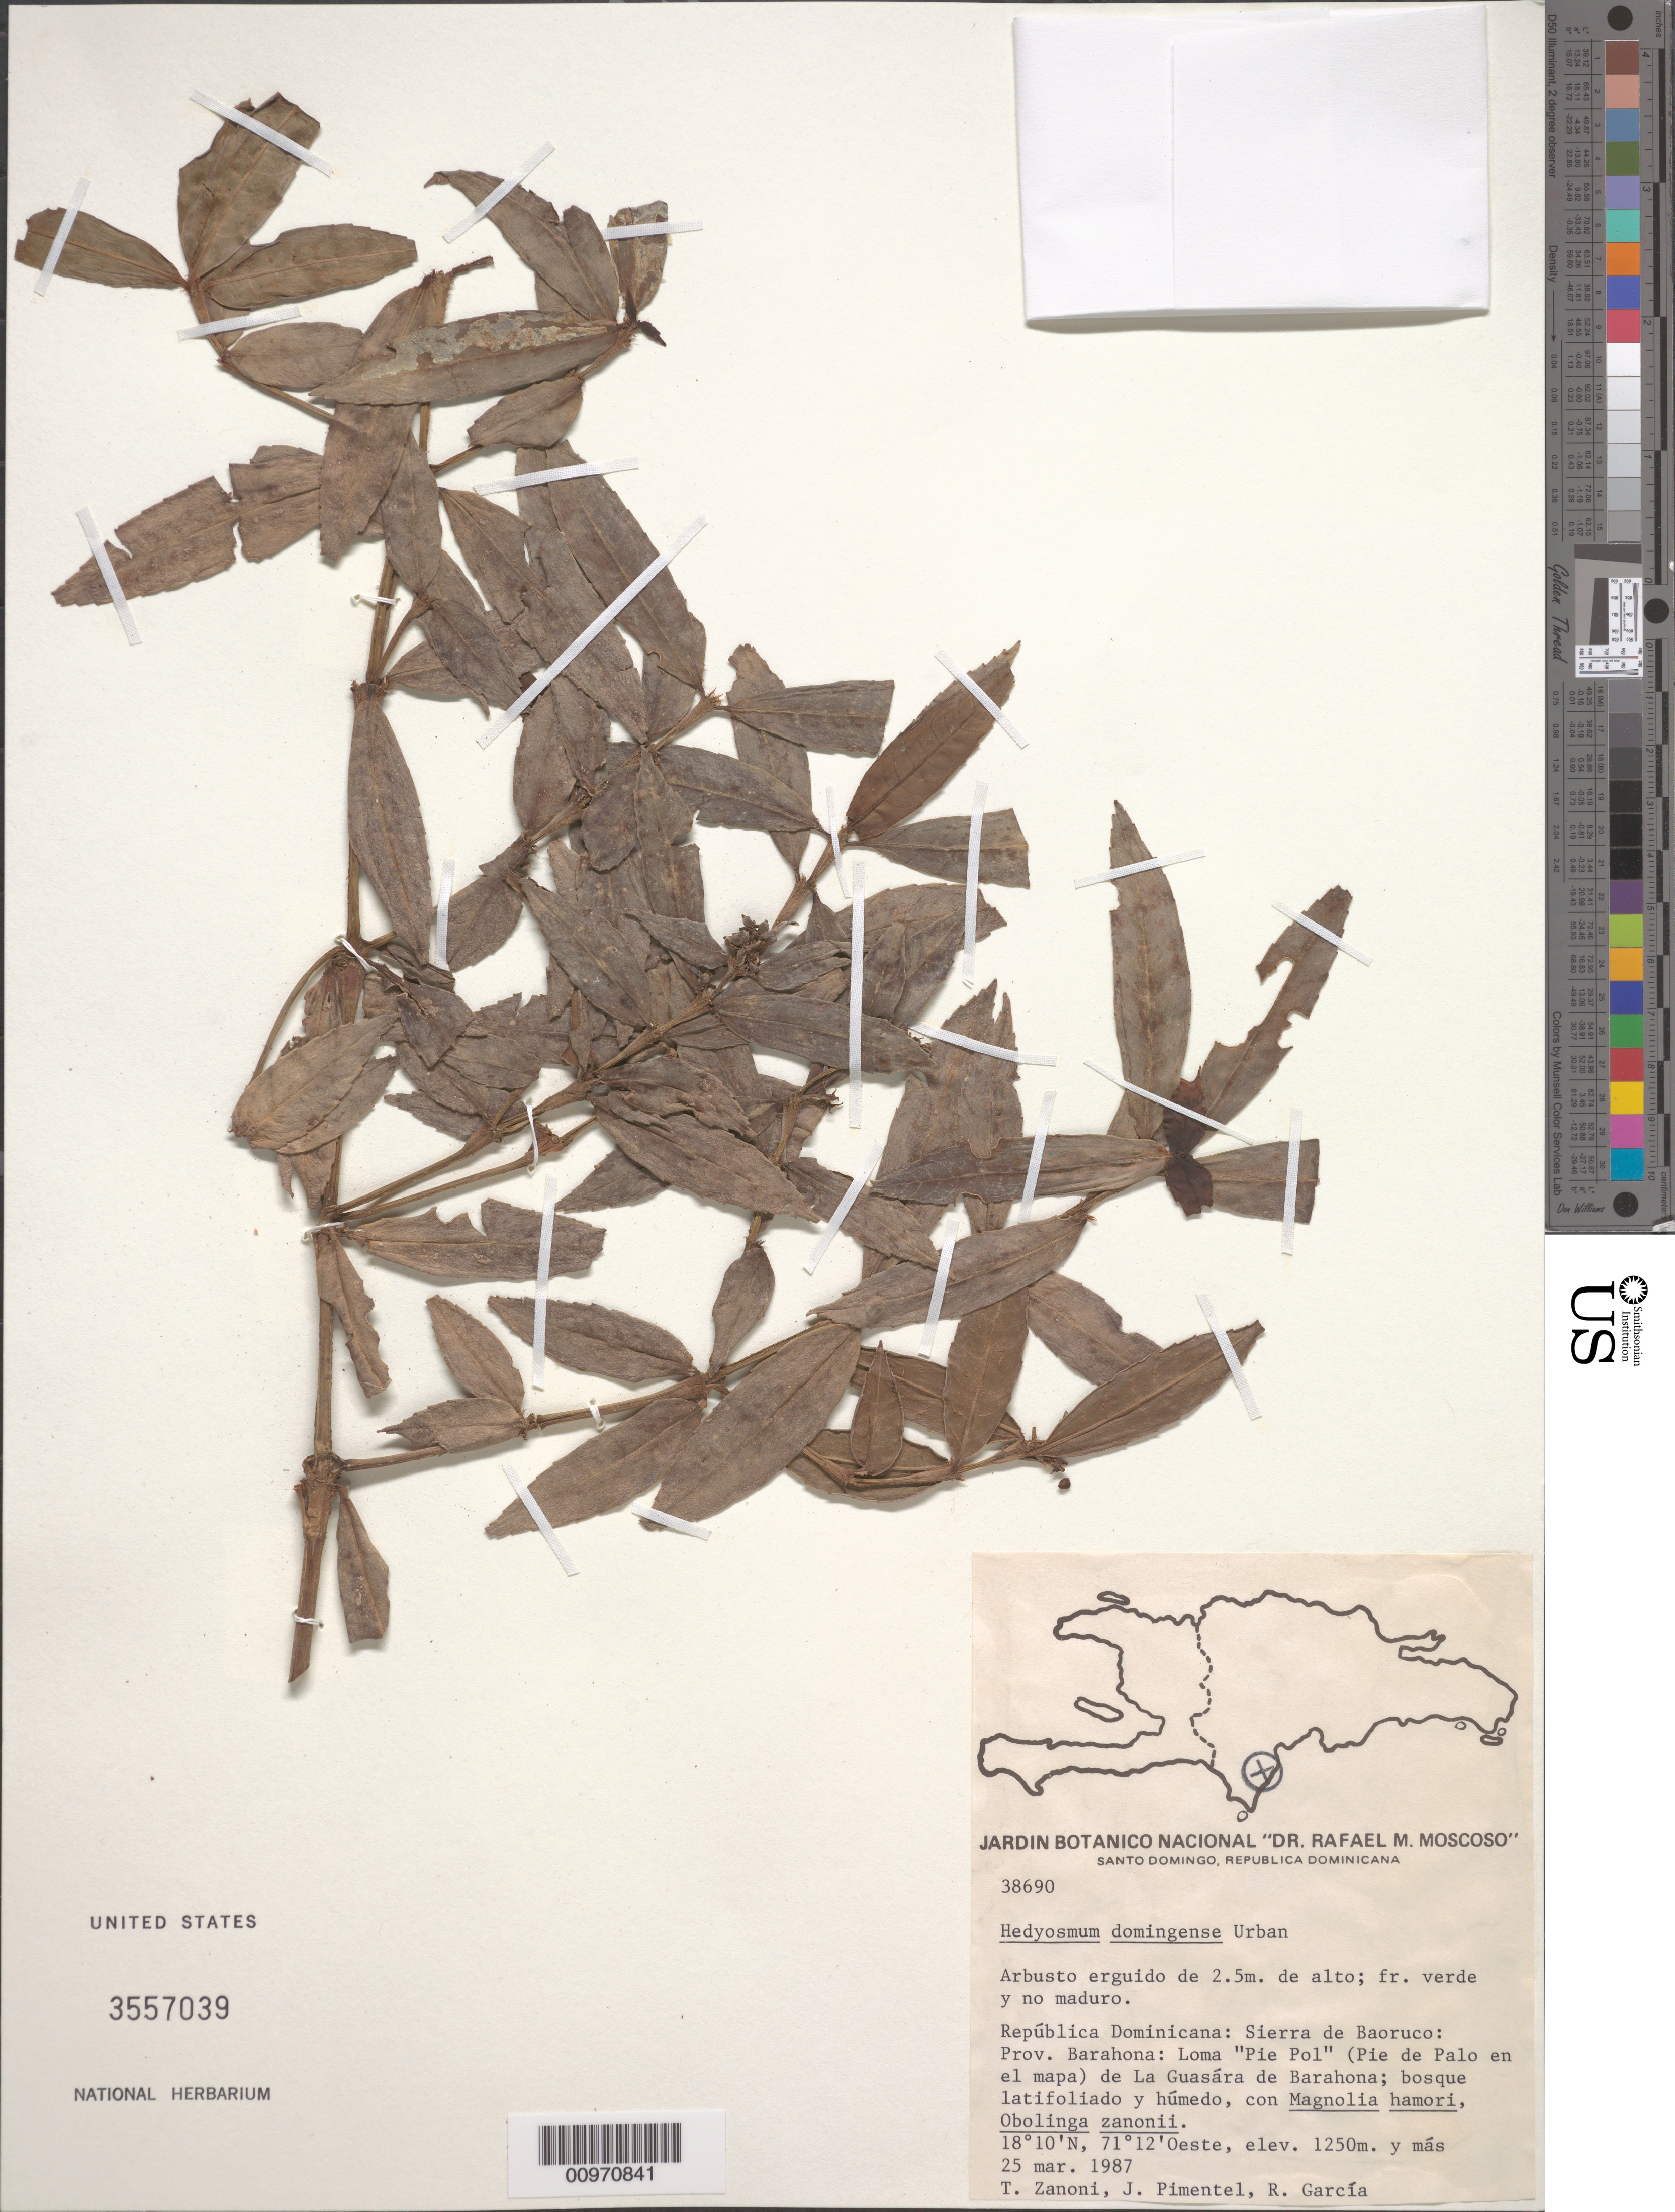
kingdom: Plantae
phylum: Tracheophyta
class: Magnoliopsida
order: Chloranthales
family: Chloranthaceae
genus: Hedyosmum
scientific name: Hedyosmum domingense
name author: Urb.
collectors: T. A. Zanoni, J. Pimentel & R. G. García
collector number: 38690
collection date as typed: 25 Mar 1987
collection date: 1987-03-25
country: Dominican Republic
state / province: Barahona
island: Hispaniola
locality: Sierra de Baoruco, Loma "Pie Pol" (Pie de Palo en el mapa) de La Guasára de Barahona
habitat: Bosque latifoliado y húmedo, con Magnolia hamori, Obolinga zanonii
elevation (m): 1250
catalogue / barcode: US 3557039